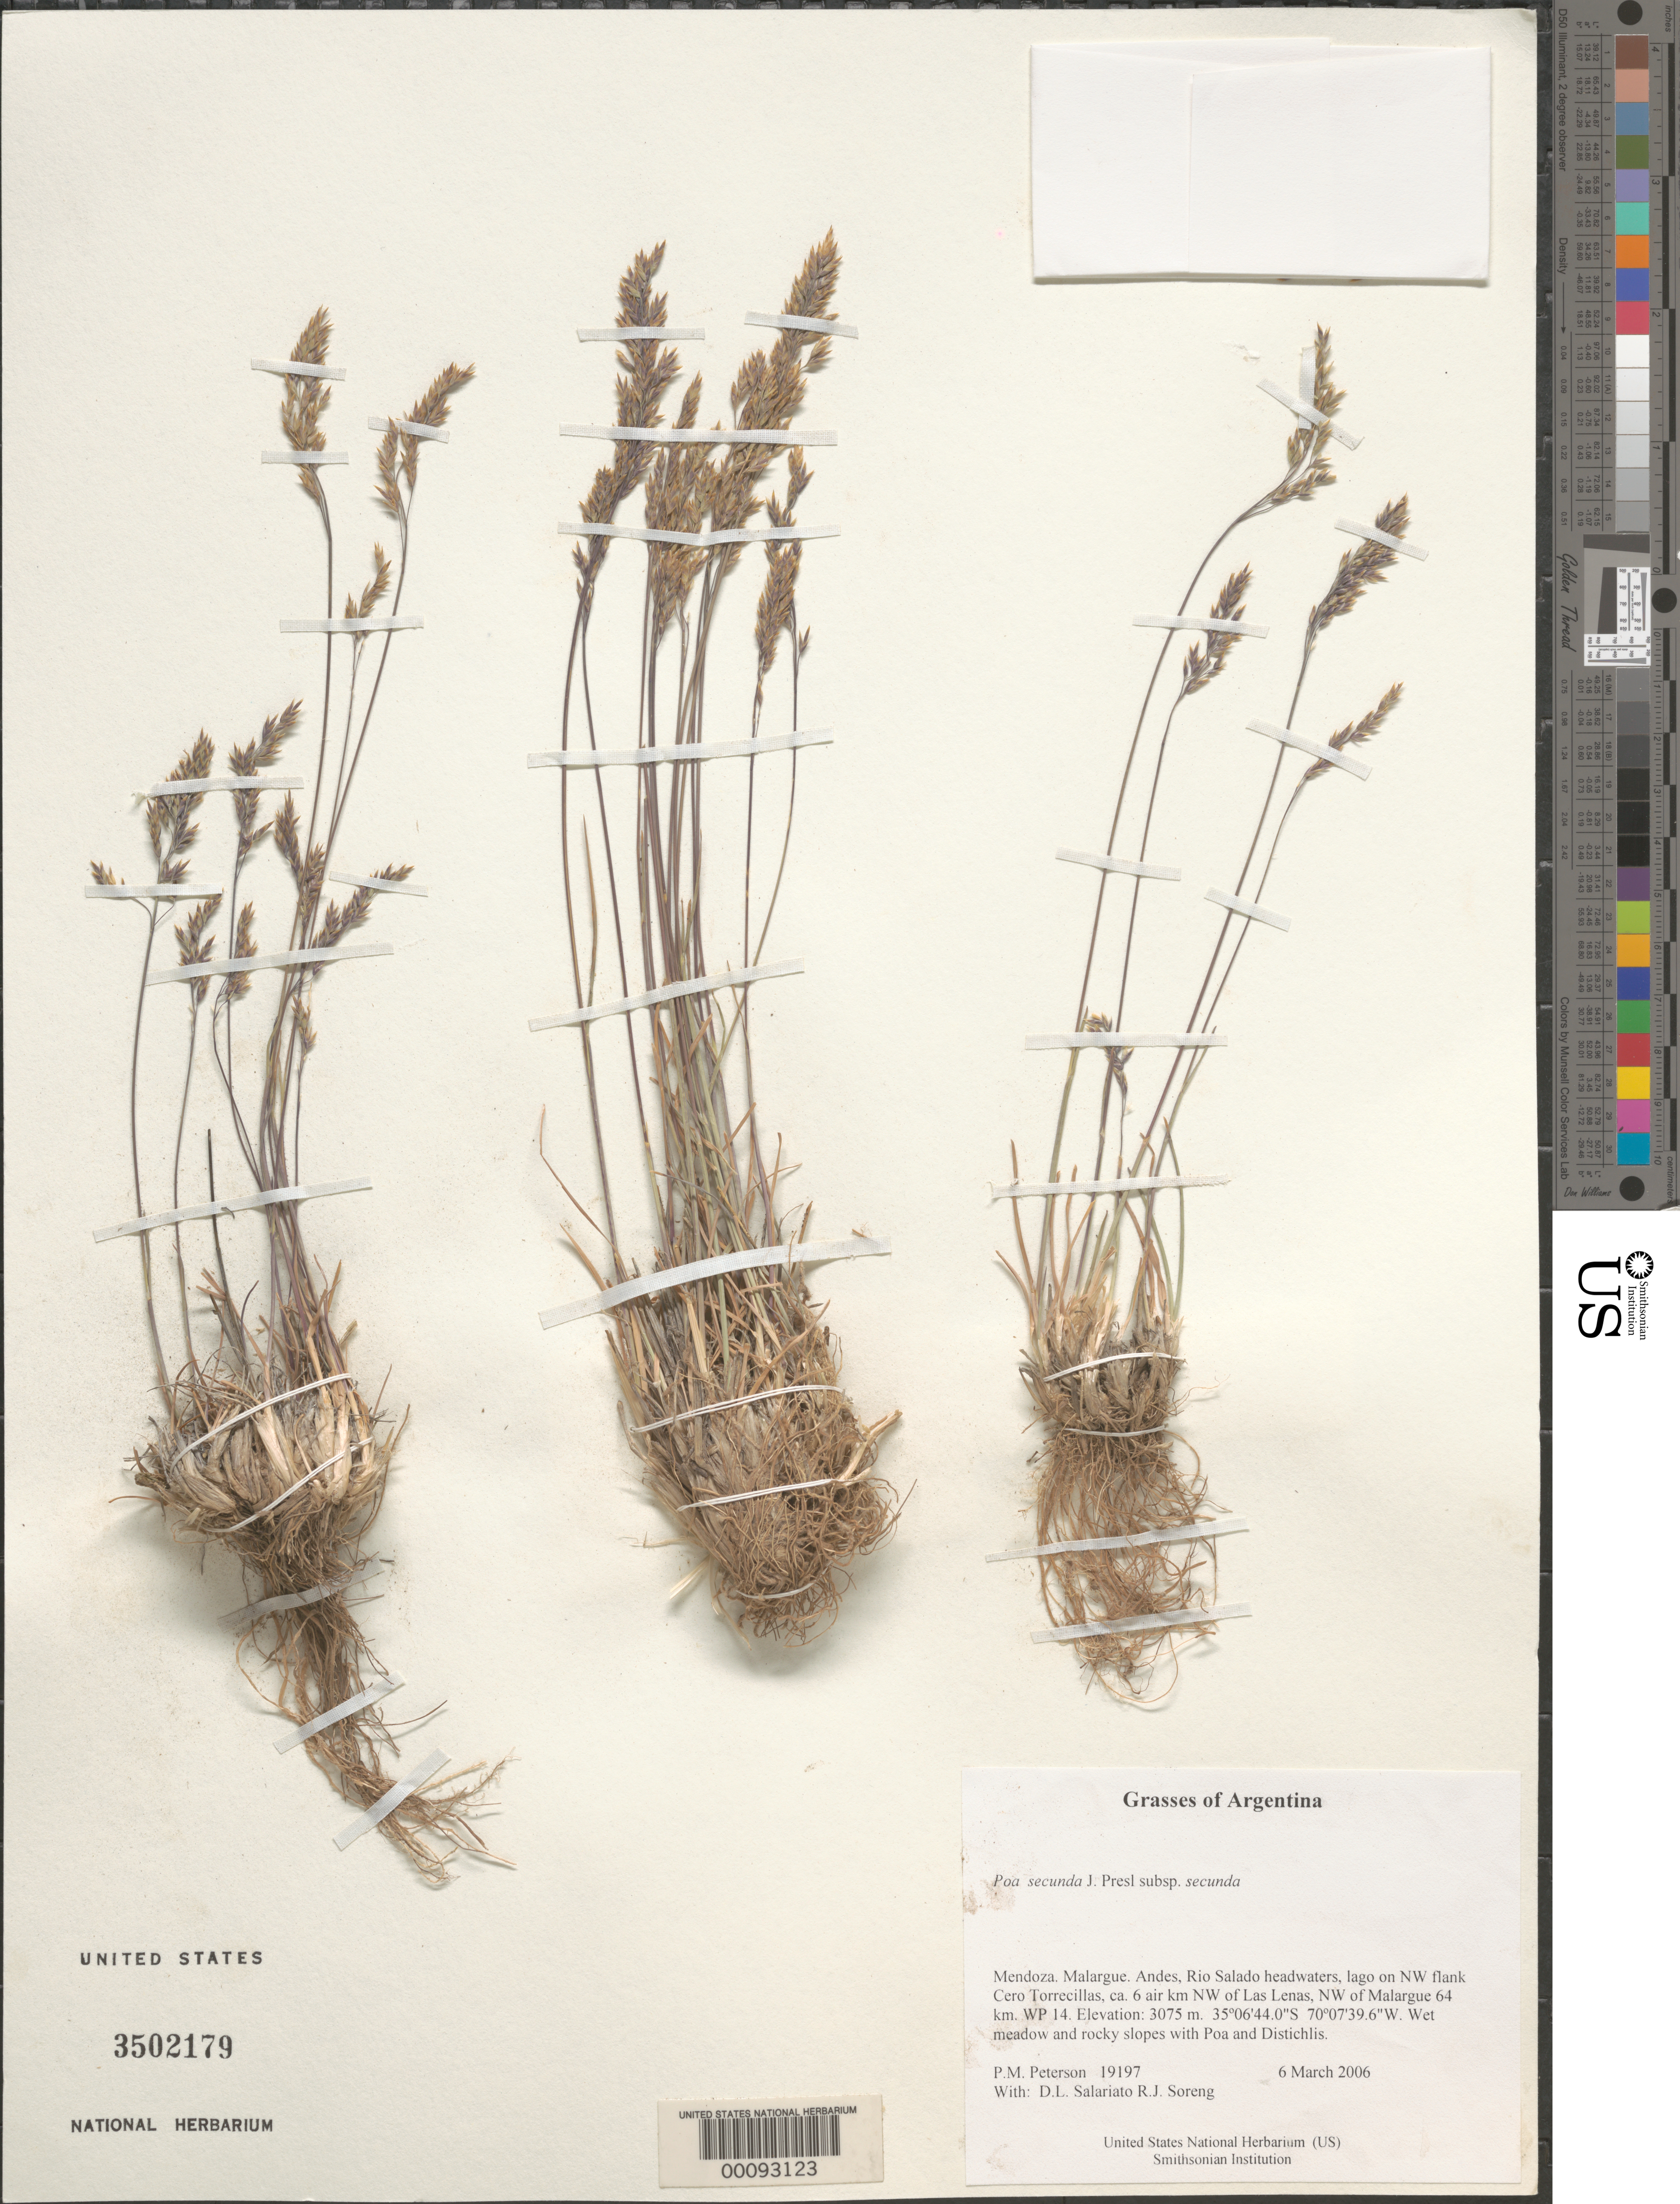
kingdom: Plantae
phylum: Tracheophyta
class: Liliopsida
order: Poales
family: Poaceae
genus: Poa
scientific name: Poa secunda subsp. secunda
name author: J. Presl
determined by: Soreng, Robert J., Research Associate (BOT), Smithsonian Institution - National Museum of Natural History (UNITED STATES)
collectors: P. M. Peterson, R. J. Soreng, D. Salariato & A. Panizza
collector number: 19197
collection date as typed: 06 Mar 2006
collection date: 2006-03-06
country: Argentina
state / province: Mendoza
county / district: Malargue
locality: Andes, Rio Salado headwaters, lago on NW flank Cero Torrecillas, ca. 6 air km NW of Las Lenas, NW of Malargue 64 km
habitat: Wet meadow and rocky slopes with Poa and Distichlis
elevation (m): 3075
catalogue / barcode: US 3502179